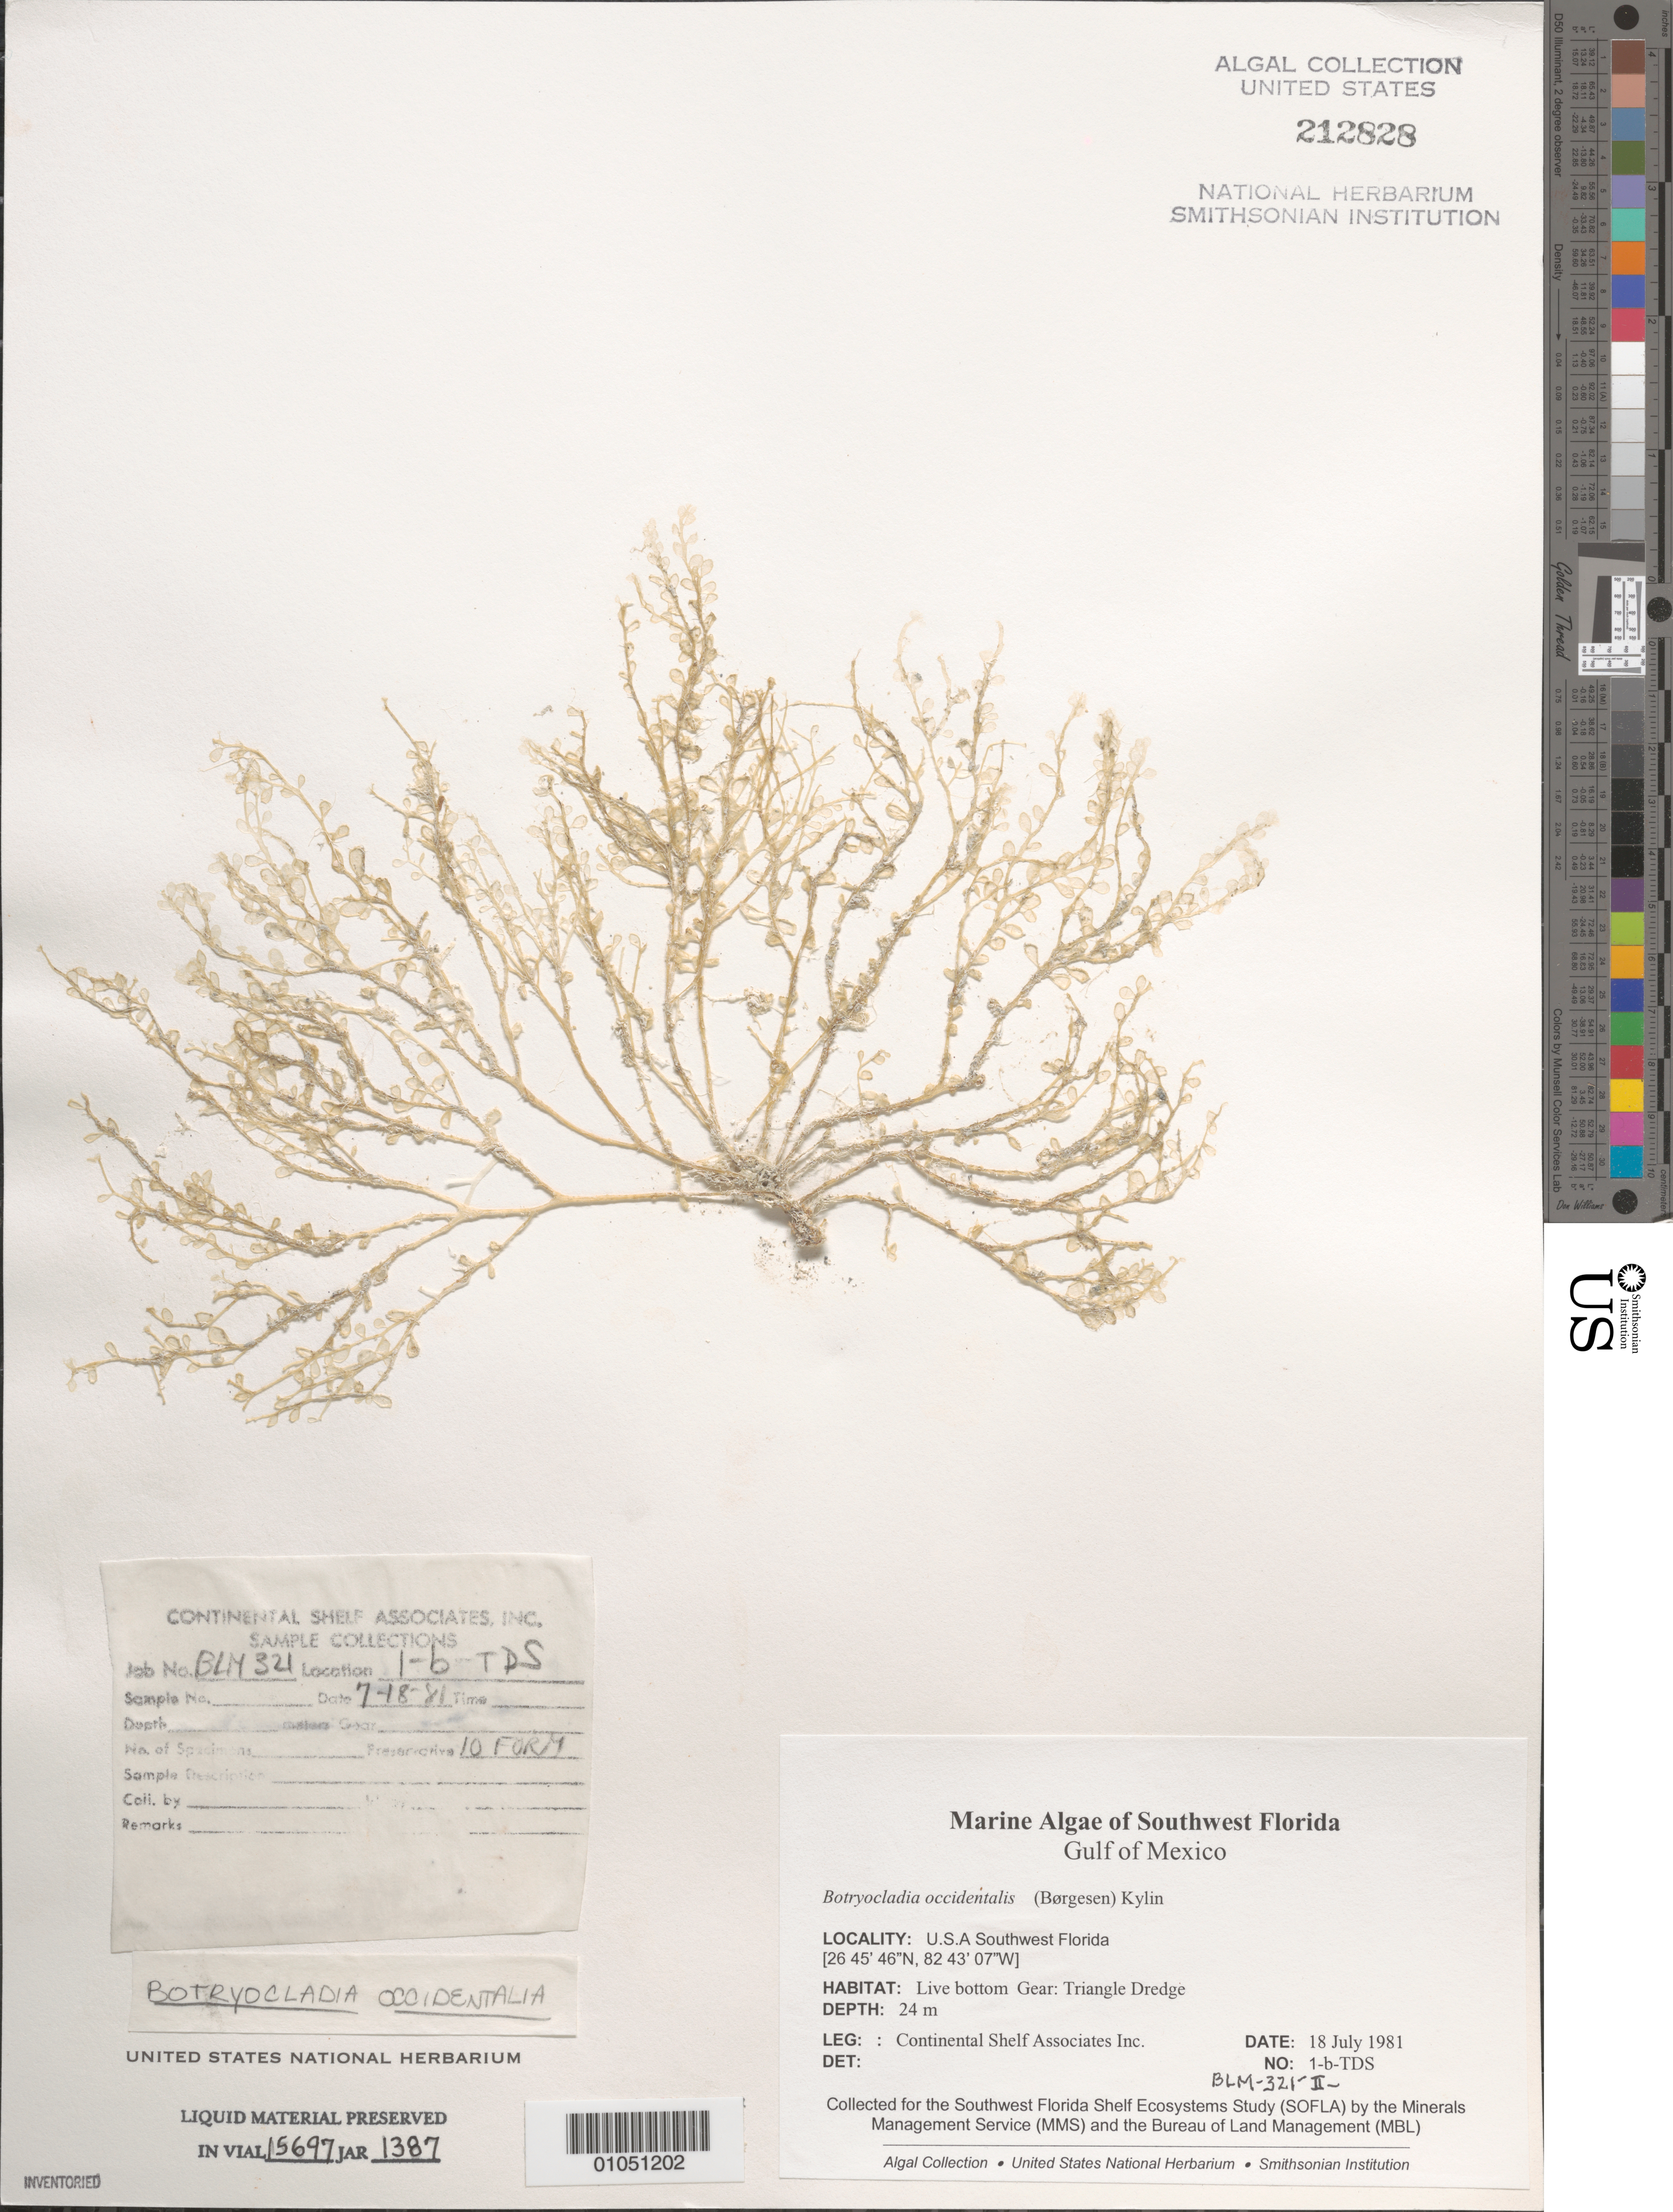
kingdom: Plantae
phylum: Rhodophyta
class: Florideophyceae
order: Rhodymeniales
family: Rhodymeniaceae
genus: Botryocladia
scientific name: Botryocladia occidentalis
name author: (Børgesen) Kylin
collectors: Continental Shelf Associates for the MMS/BLM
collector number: BLM-321-II-1-B-TDS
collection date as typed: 18 Jul 1981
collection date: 1981-07-18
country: United States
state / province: Florida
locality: Gulf of Mexico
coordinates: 26 45'46"N, 82 43'07"W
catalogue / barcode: US 212828